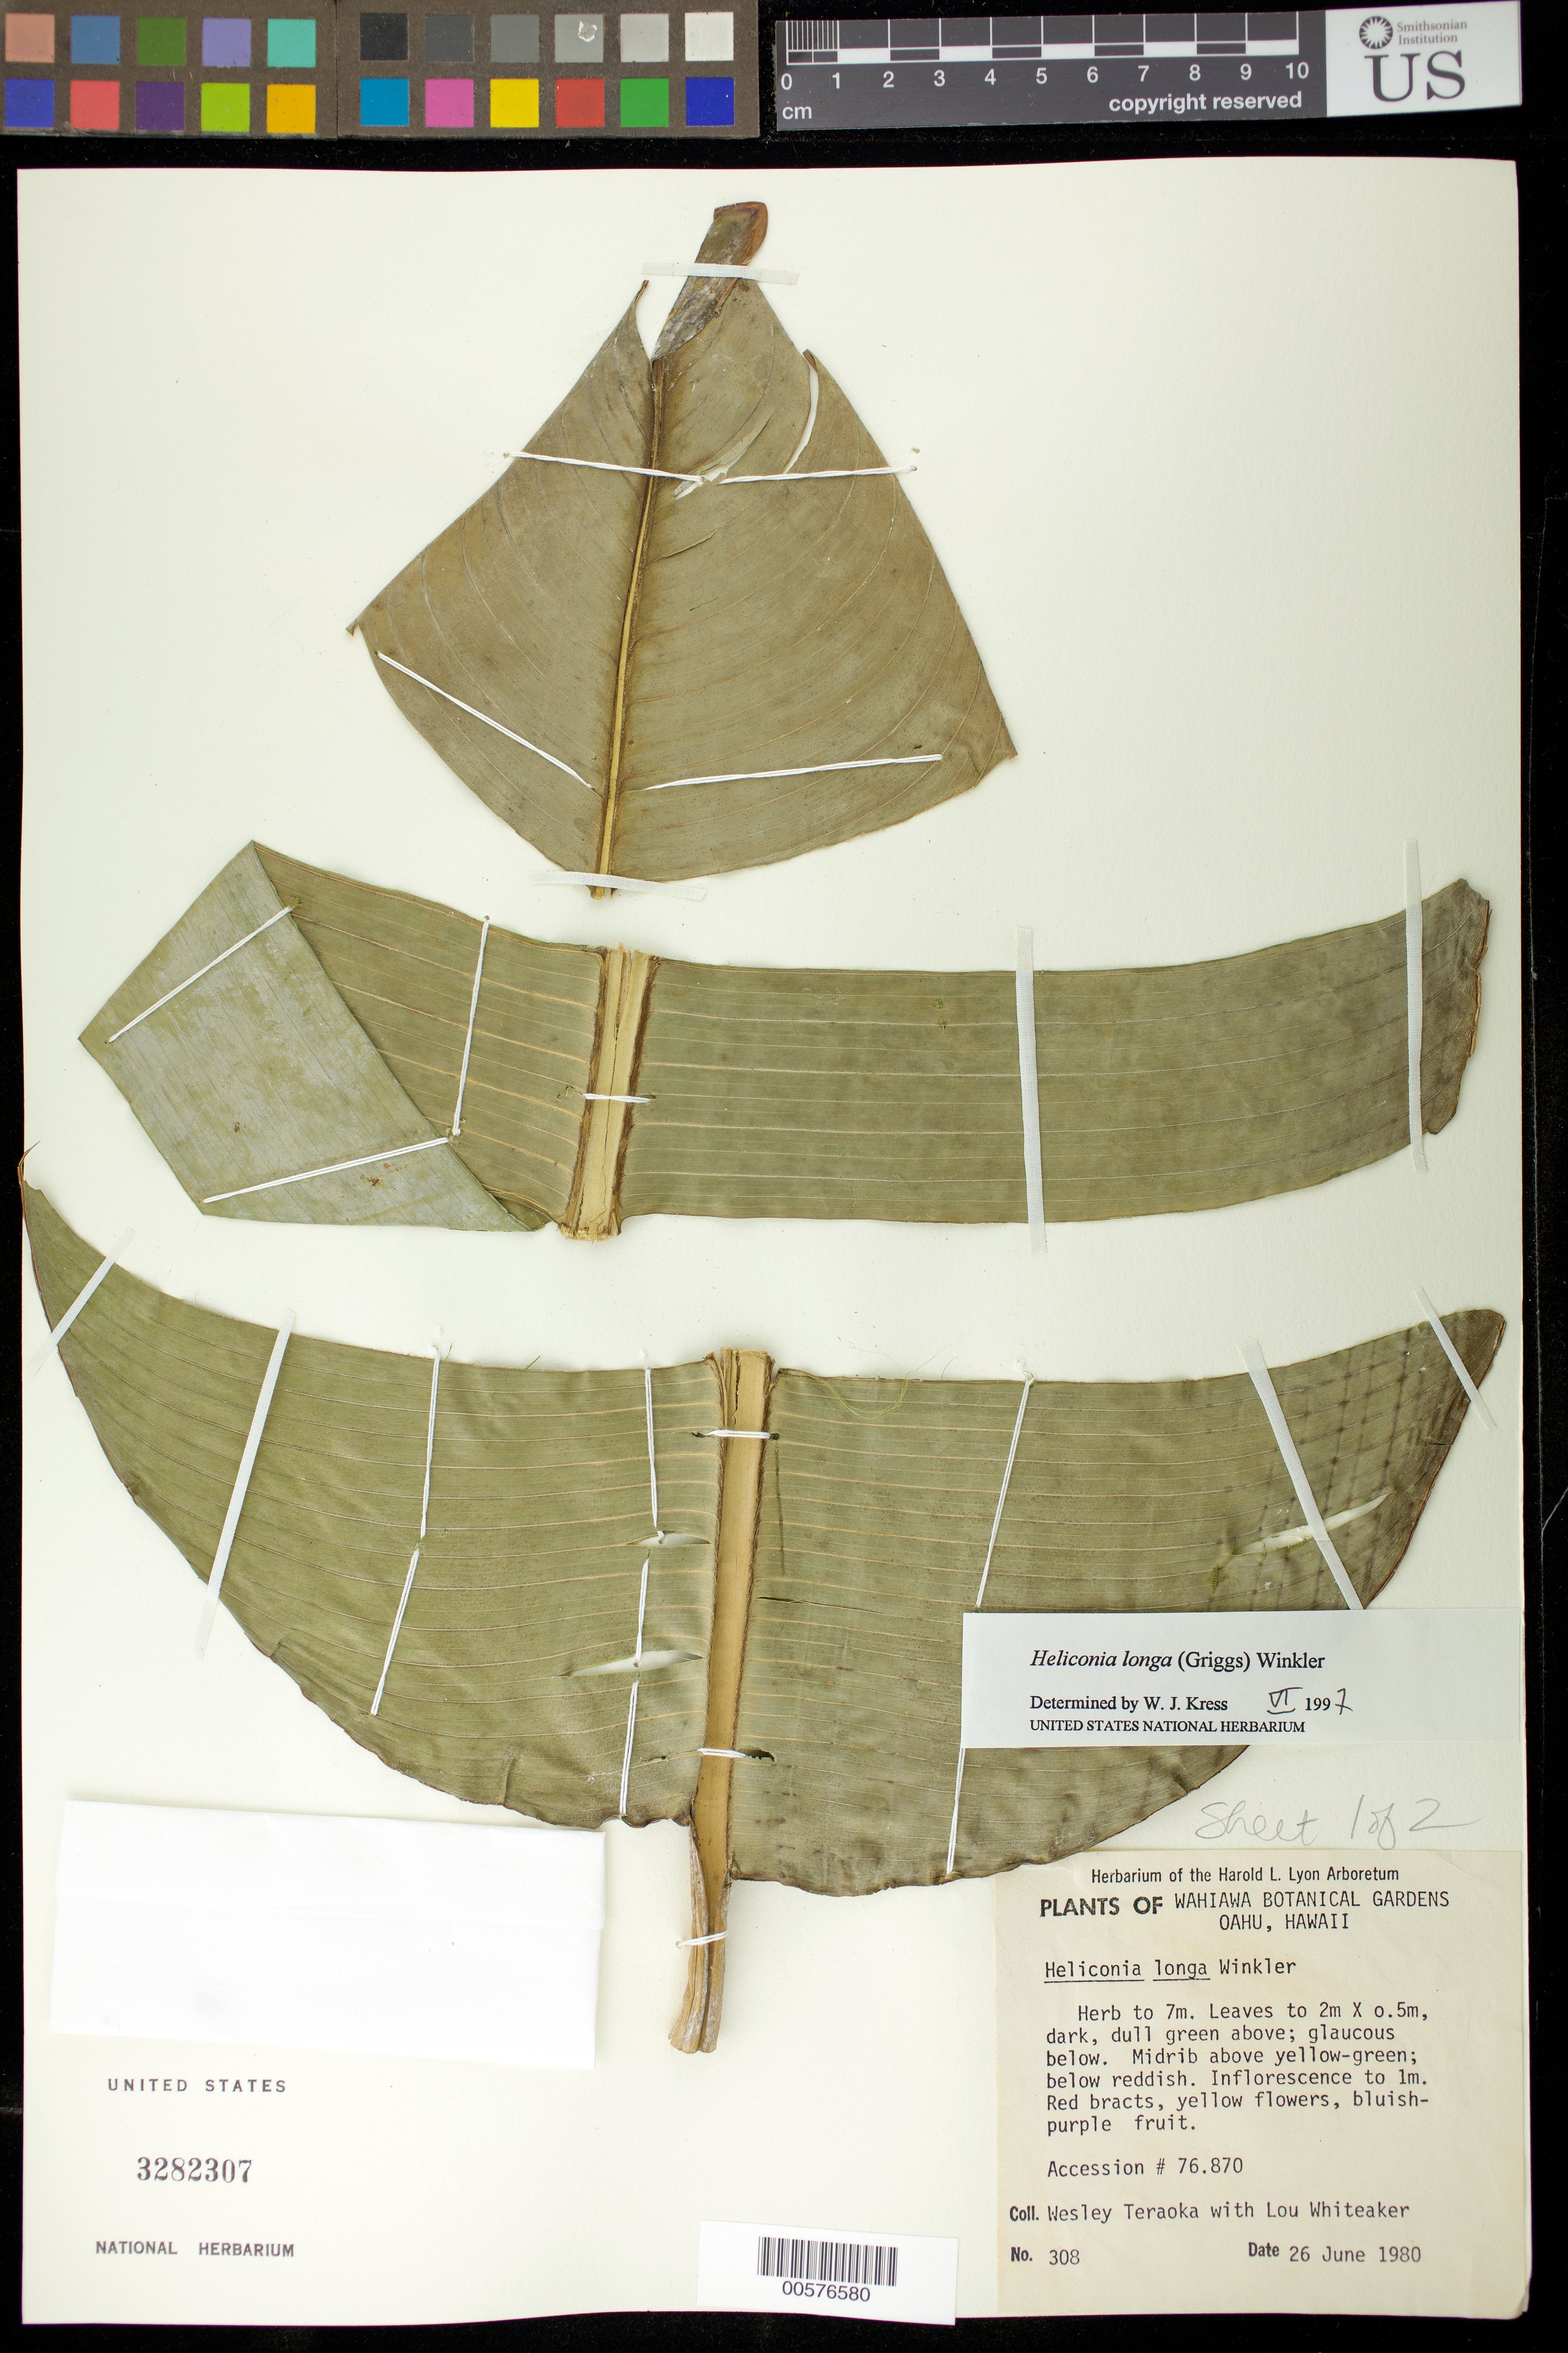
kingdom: Plantae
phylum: Tracheophyta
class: Liliopsida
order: Zingiberales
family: Heliconiaceae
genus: Heliconia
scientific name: Heliconia longa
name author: (R.F. Griggs) H.J.P. Winkl.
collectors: W. Teraoka & L. Whiteaker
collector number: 308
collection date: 1980-06-26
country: United States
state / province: Hawaii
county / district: Honolulu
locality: Wahiawa Botanical Gardens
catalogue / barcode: US 3282307